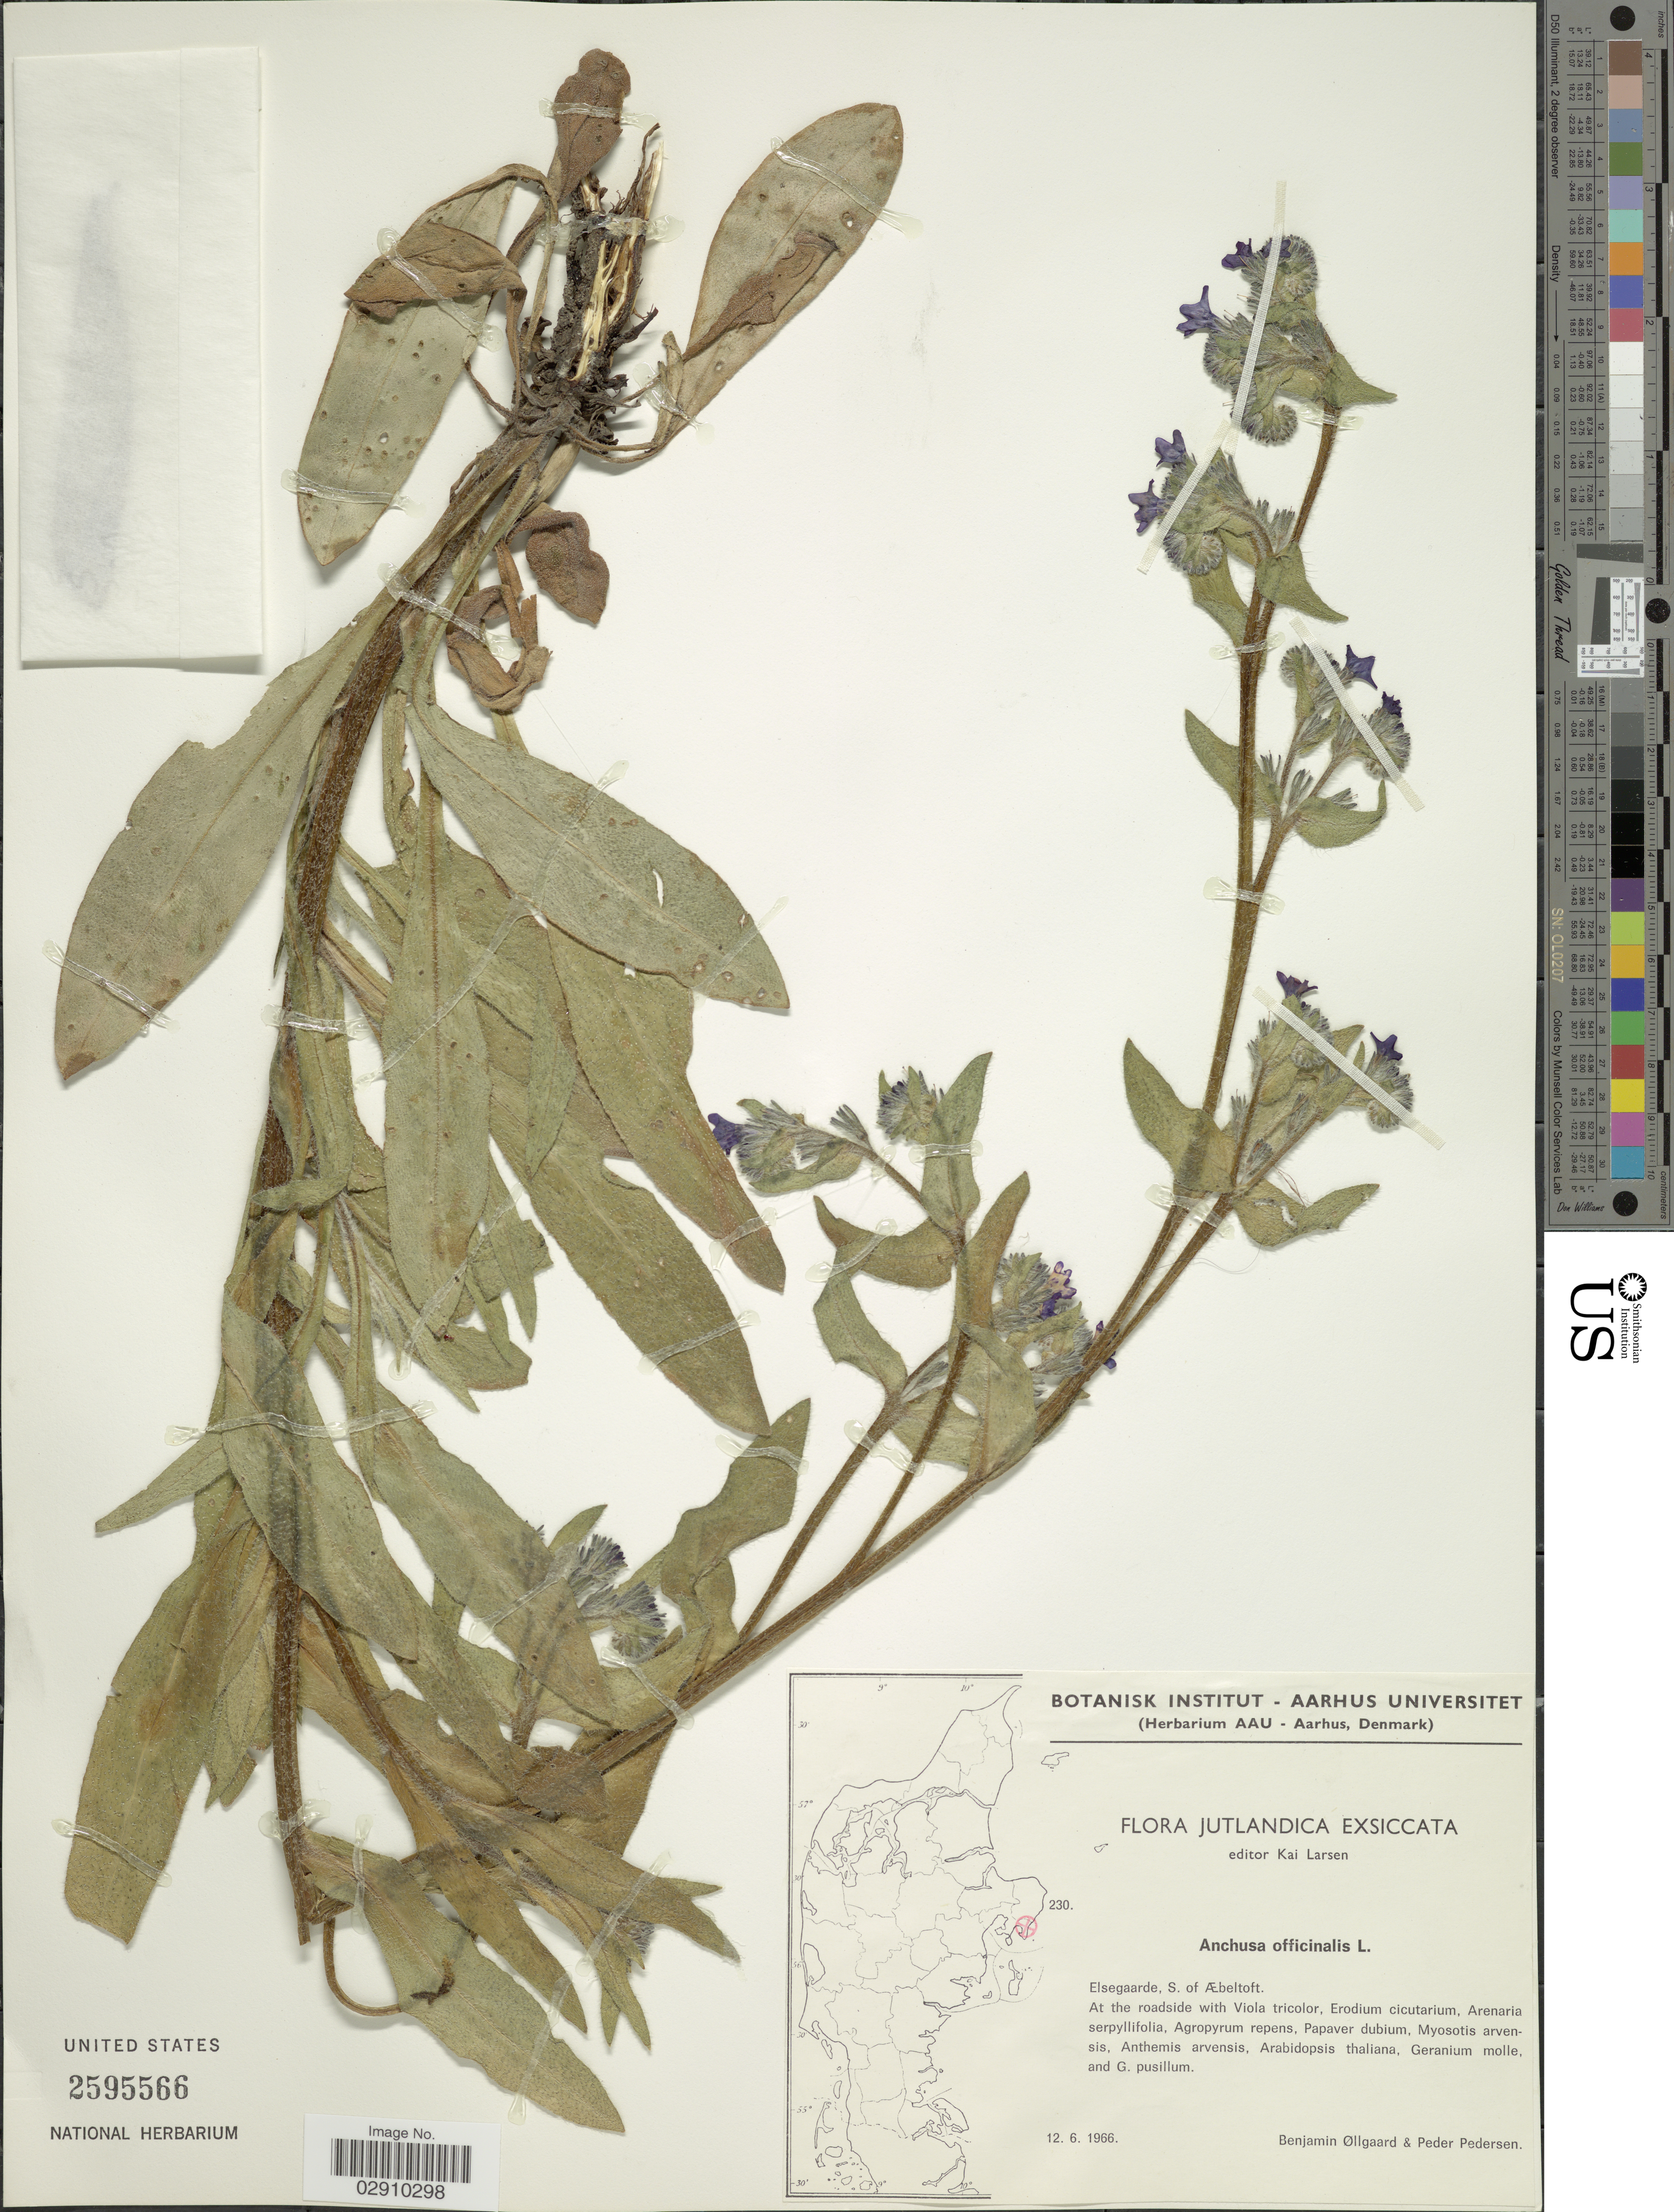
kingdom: Plantae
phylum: Tracheophyta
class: Magnoliopsida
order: Boraginales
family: Boraginaceae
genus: Anchusa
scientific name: Anchusa officinalis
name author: L.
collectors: B. Øllgaard & P. Pedersen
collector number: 230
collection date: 1966-06-12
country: Denmark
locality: Jutlandica. Elsegaarde, S. of Æbeltoft. At the roadside with Viola tricolor.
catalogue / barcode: US 2595566